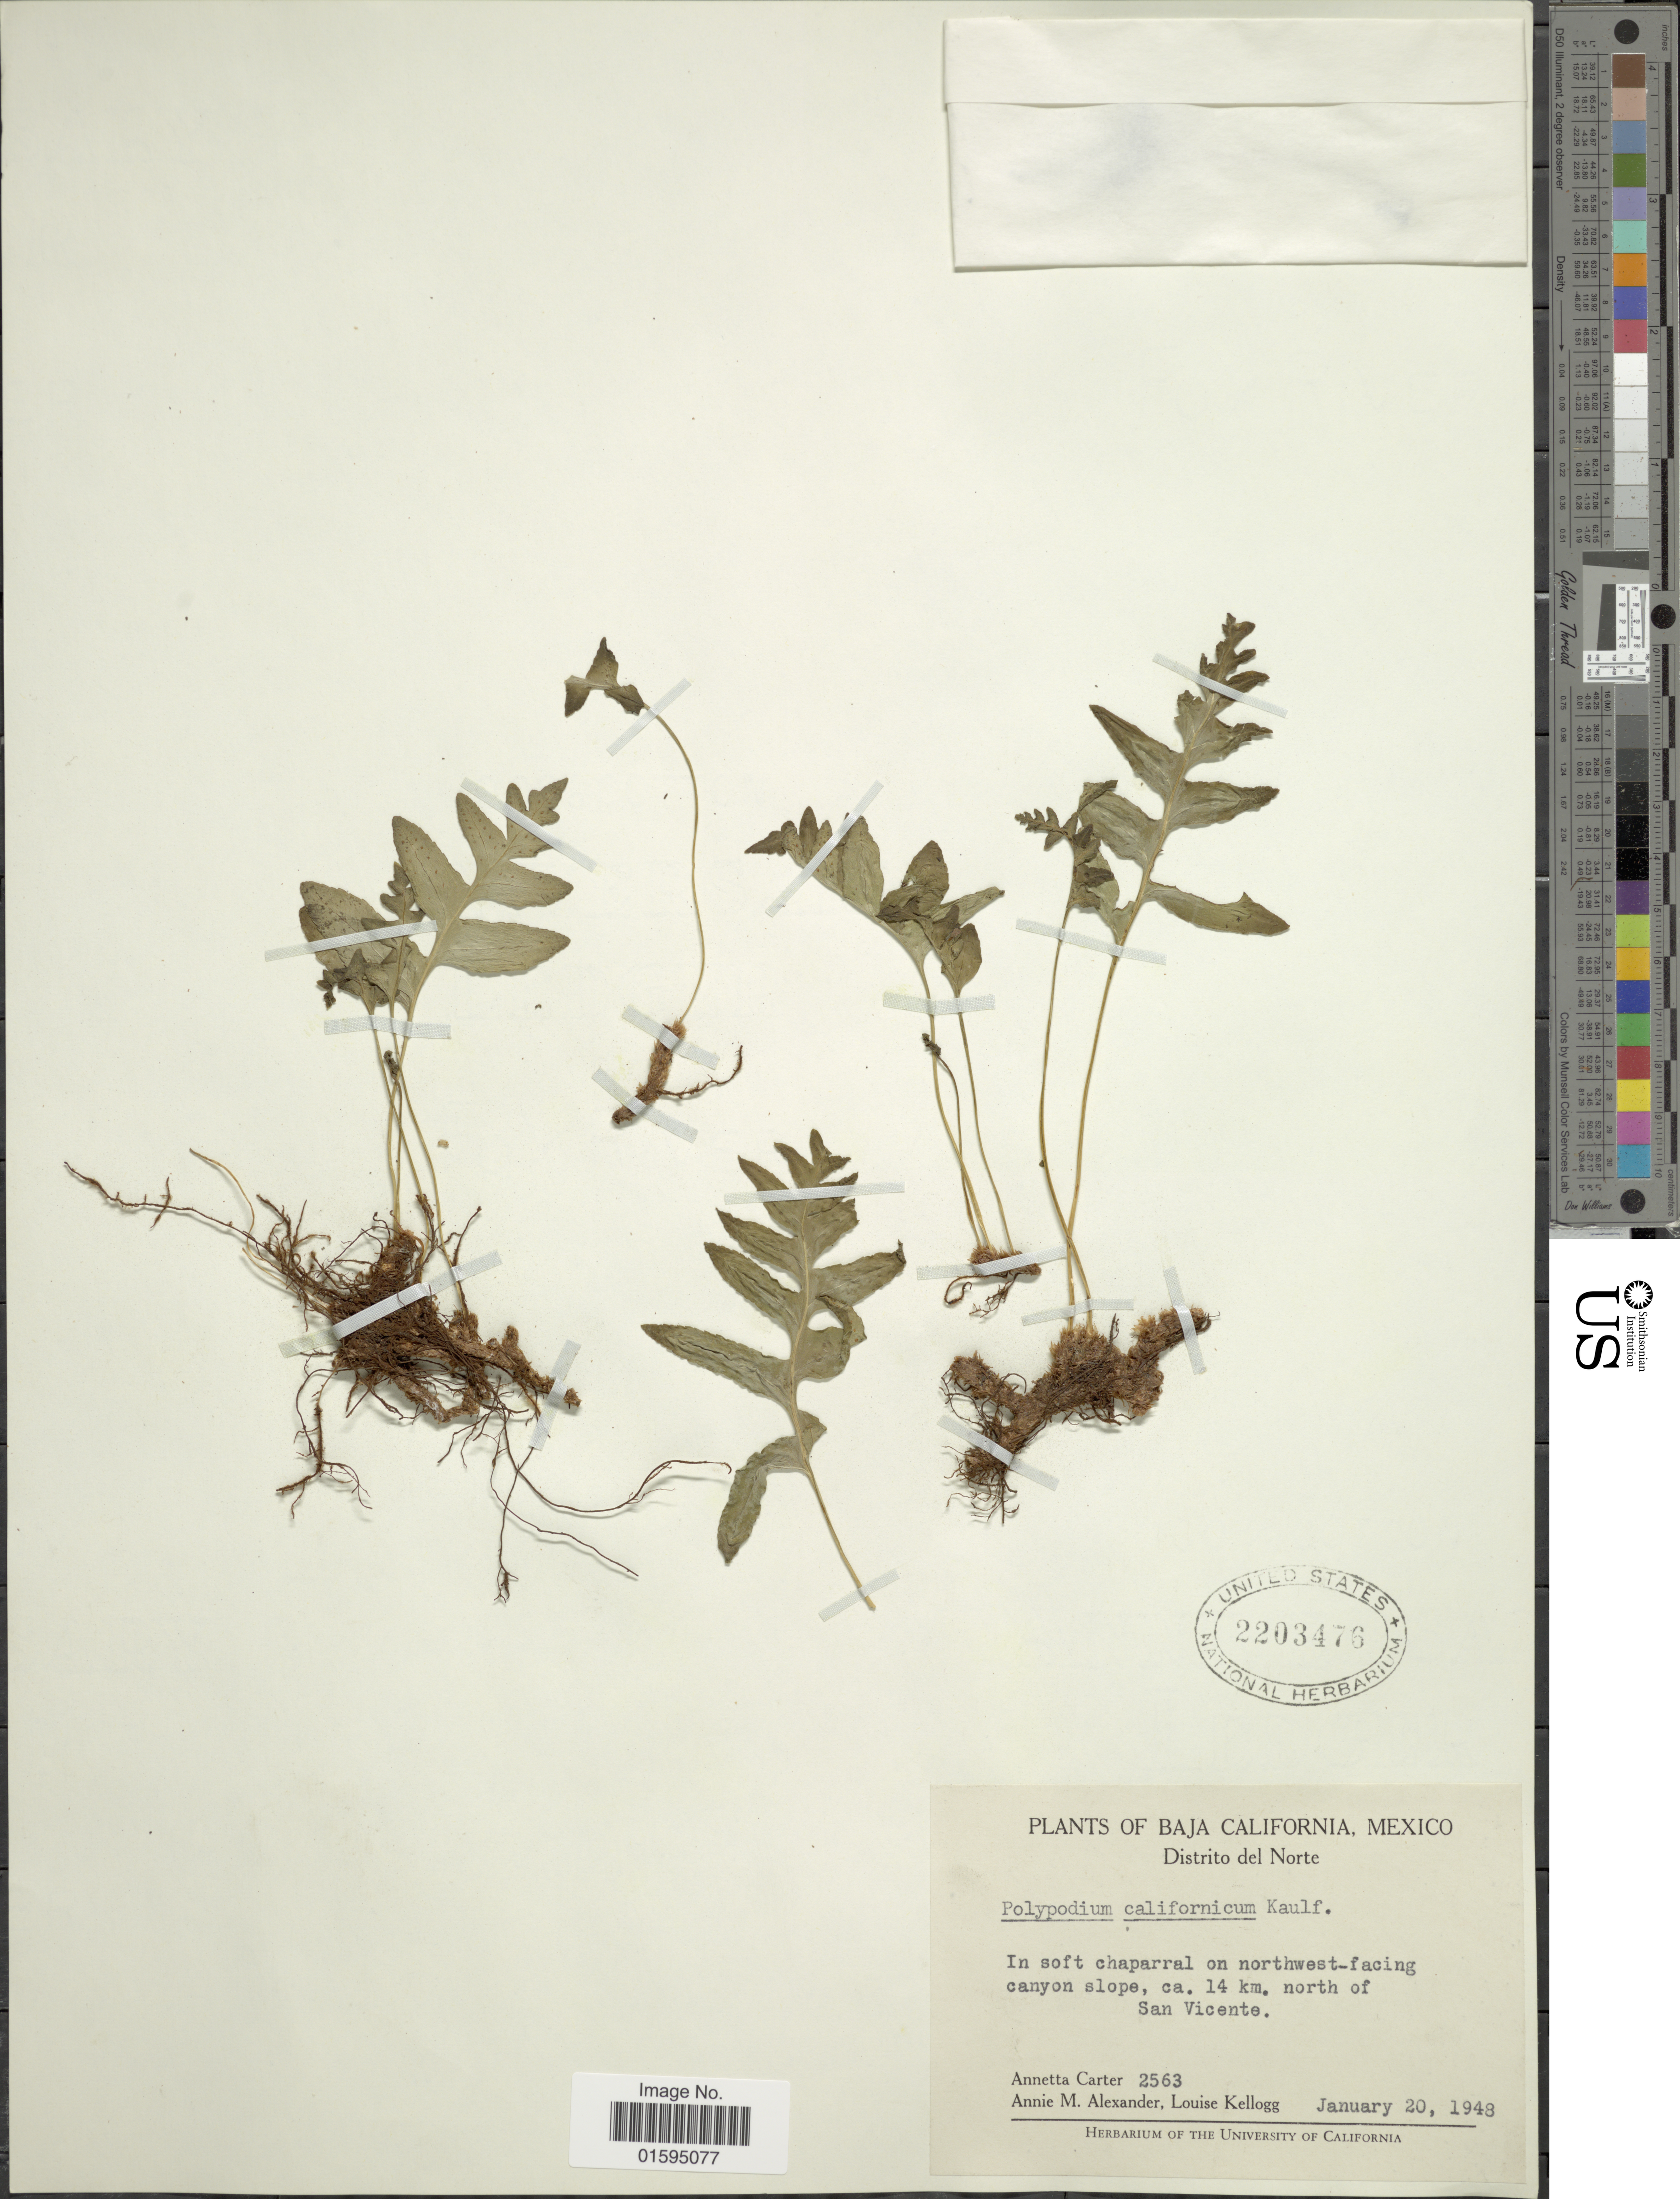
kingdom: Plantae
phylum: Tracheophyta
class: Polypodiopsida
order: Polypodiales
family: Polypodiaceae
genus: Polypodium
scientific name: Polypodium californicum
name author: Kaulf.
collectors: A. Carter, A. M. Alexander & L. Kellogg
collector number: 2563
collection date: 1948-01-20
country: Mexico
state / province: Baja California Norte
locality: Distrito del Norte, In soft chaparral on northwest-facing canyon slope, ca. 14 km. north of San Vicente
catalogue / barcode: US 2203476